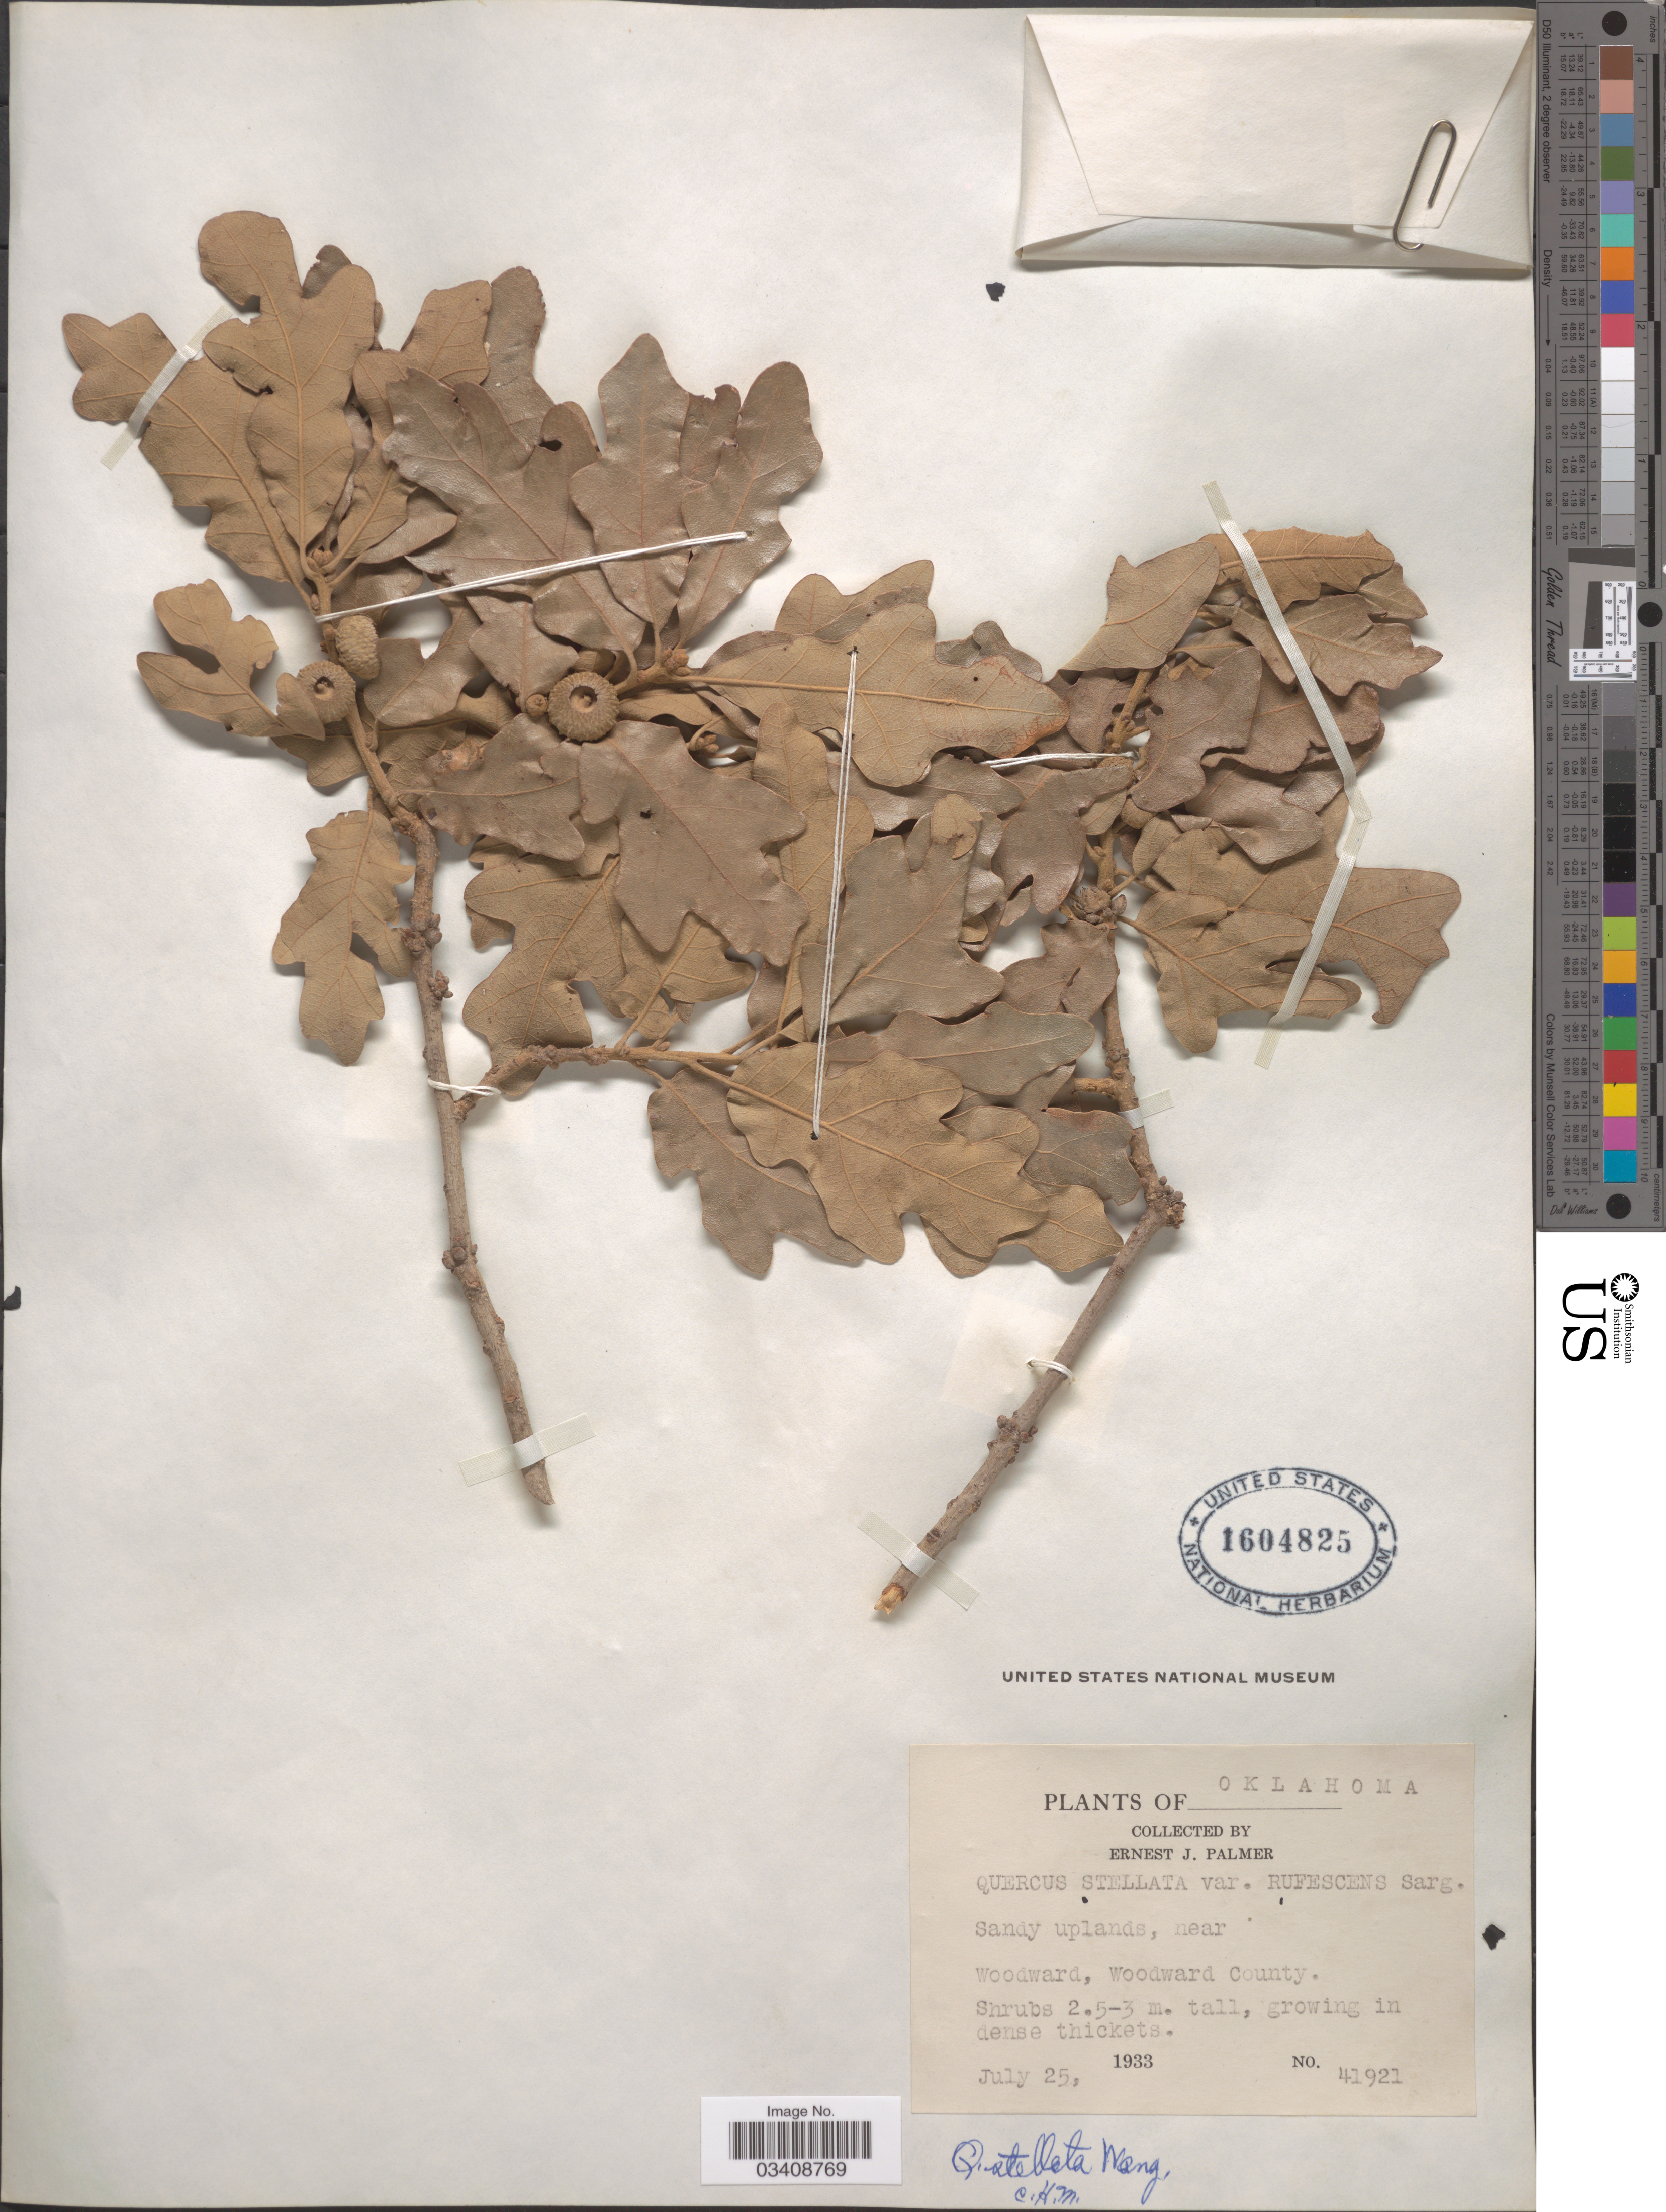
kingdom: Plantae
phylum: Tracheophyta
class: Magnoliopsida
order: Fagales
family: Fagaceae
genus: Quercus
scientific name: Quercus stellata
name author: Wangenh.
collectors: E. J. Palmer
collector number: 41921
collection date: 1933-07-25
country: United States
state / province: Oklahoma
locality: Near Woodward, Woodward County.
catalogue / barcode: US 1604825